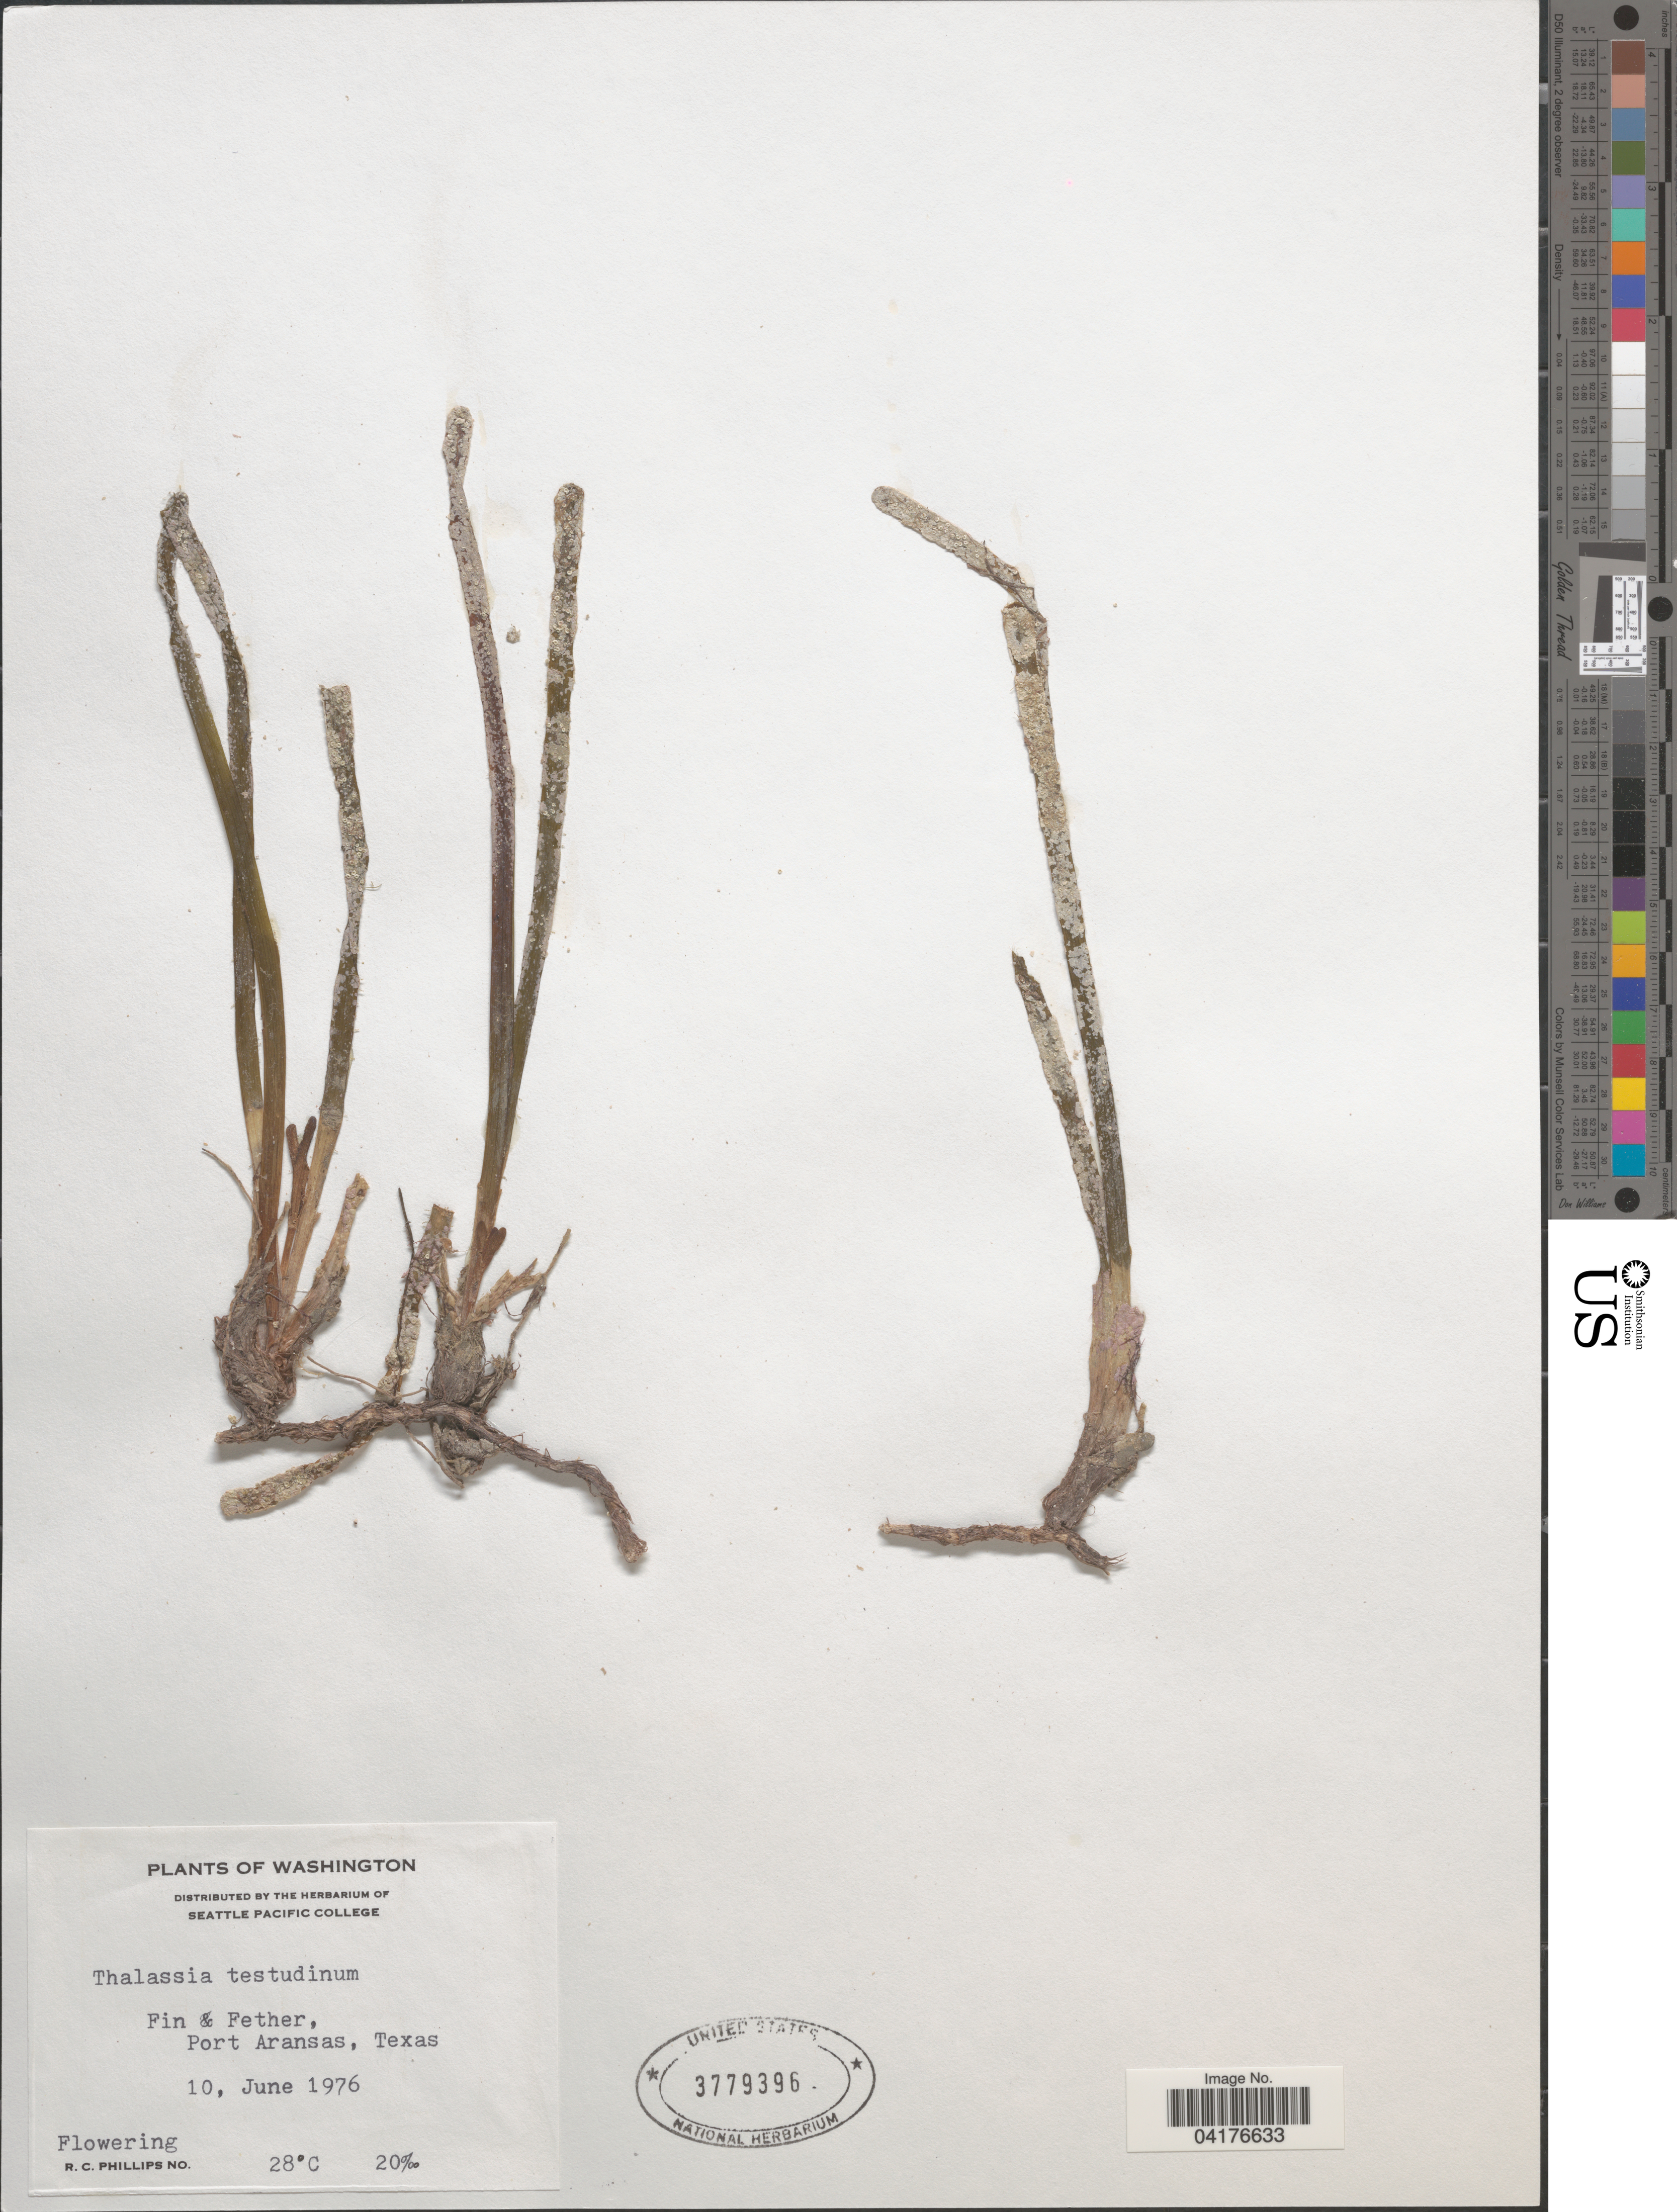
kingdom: Plantae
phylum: Tracheophyta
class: Liliopsida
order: Alismatales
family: Hydrocharitaceae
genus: Thalassia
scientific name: Thalassia testudinum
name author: Banks & Sol. ex K.D. Koenig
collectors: R. C. Phillips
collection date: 1976-06-10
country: United States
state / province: Texas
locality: Fin & Fether, Port Aransas.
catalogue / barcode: US 3779396